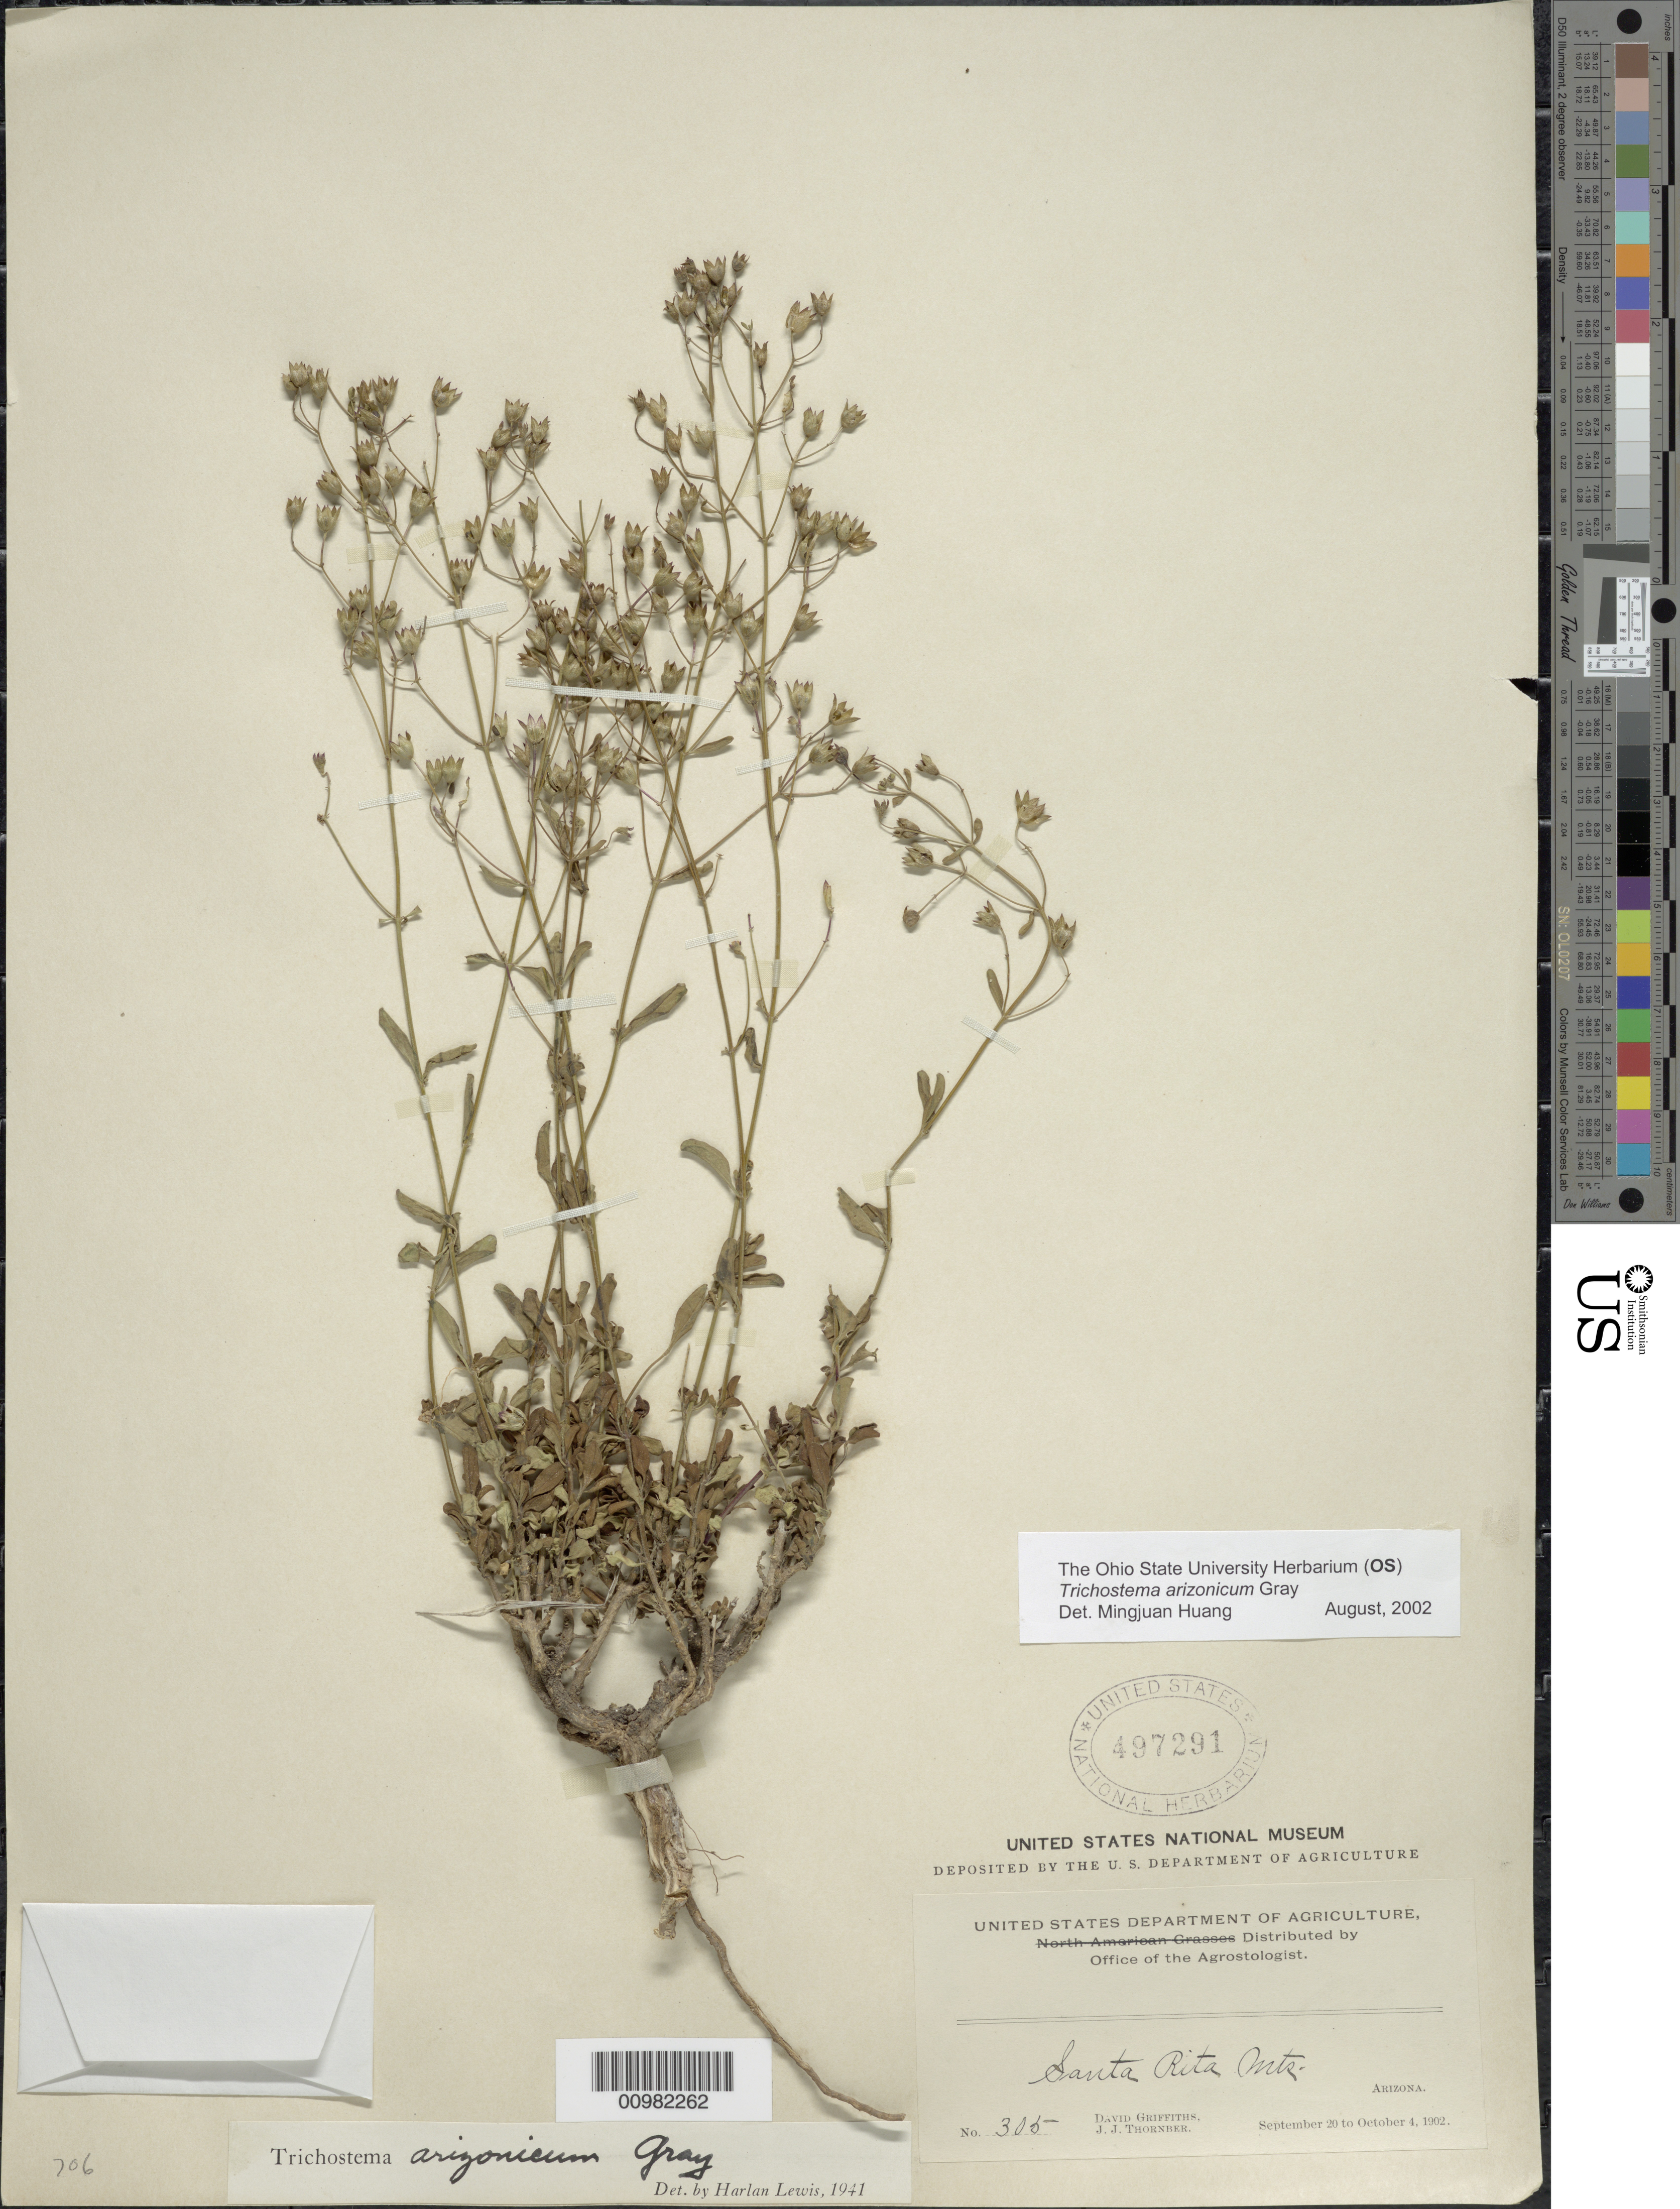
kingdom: Plantae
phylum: Tracheophyta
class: Magnoliopsida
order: Lamiales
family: Lamiaceae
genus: Trichostema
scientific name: Trichostema arizonicum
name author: A. Gray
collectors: D. Griffiths & J. Thornber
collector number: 305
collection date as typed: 20 Sep 1902 to 04 Oct 1902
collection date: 1902-09-20/1902-10-04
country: United States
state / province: Arizona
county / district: Santa Cruz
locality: Santa Rita Mts.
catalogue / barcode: US 497291